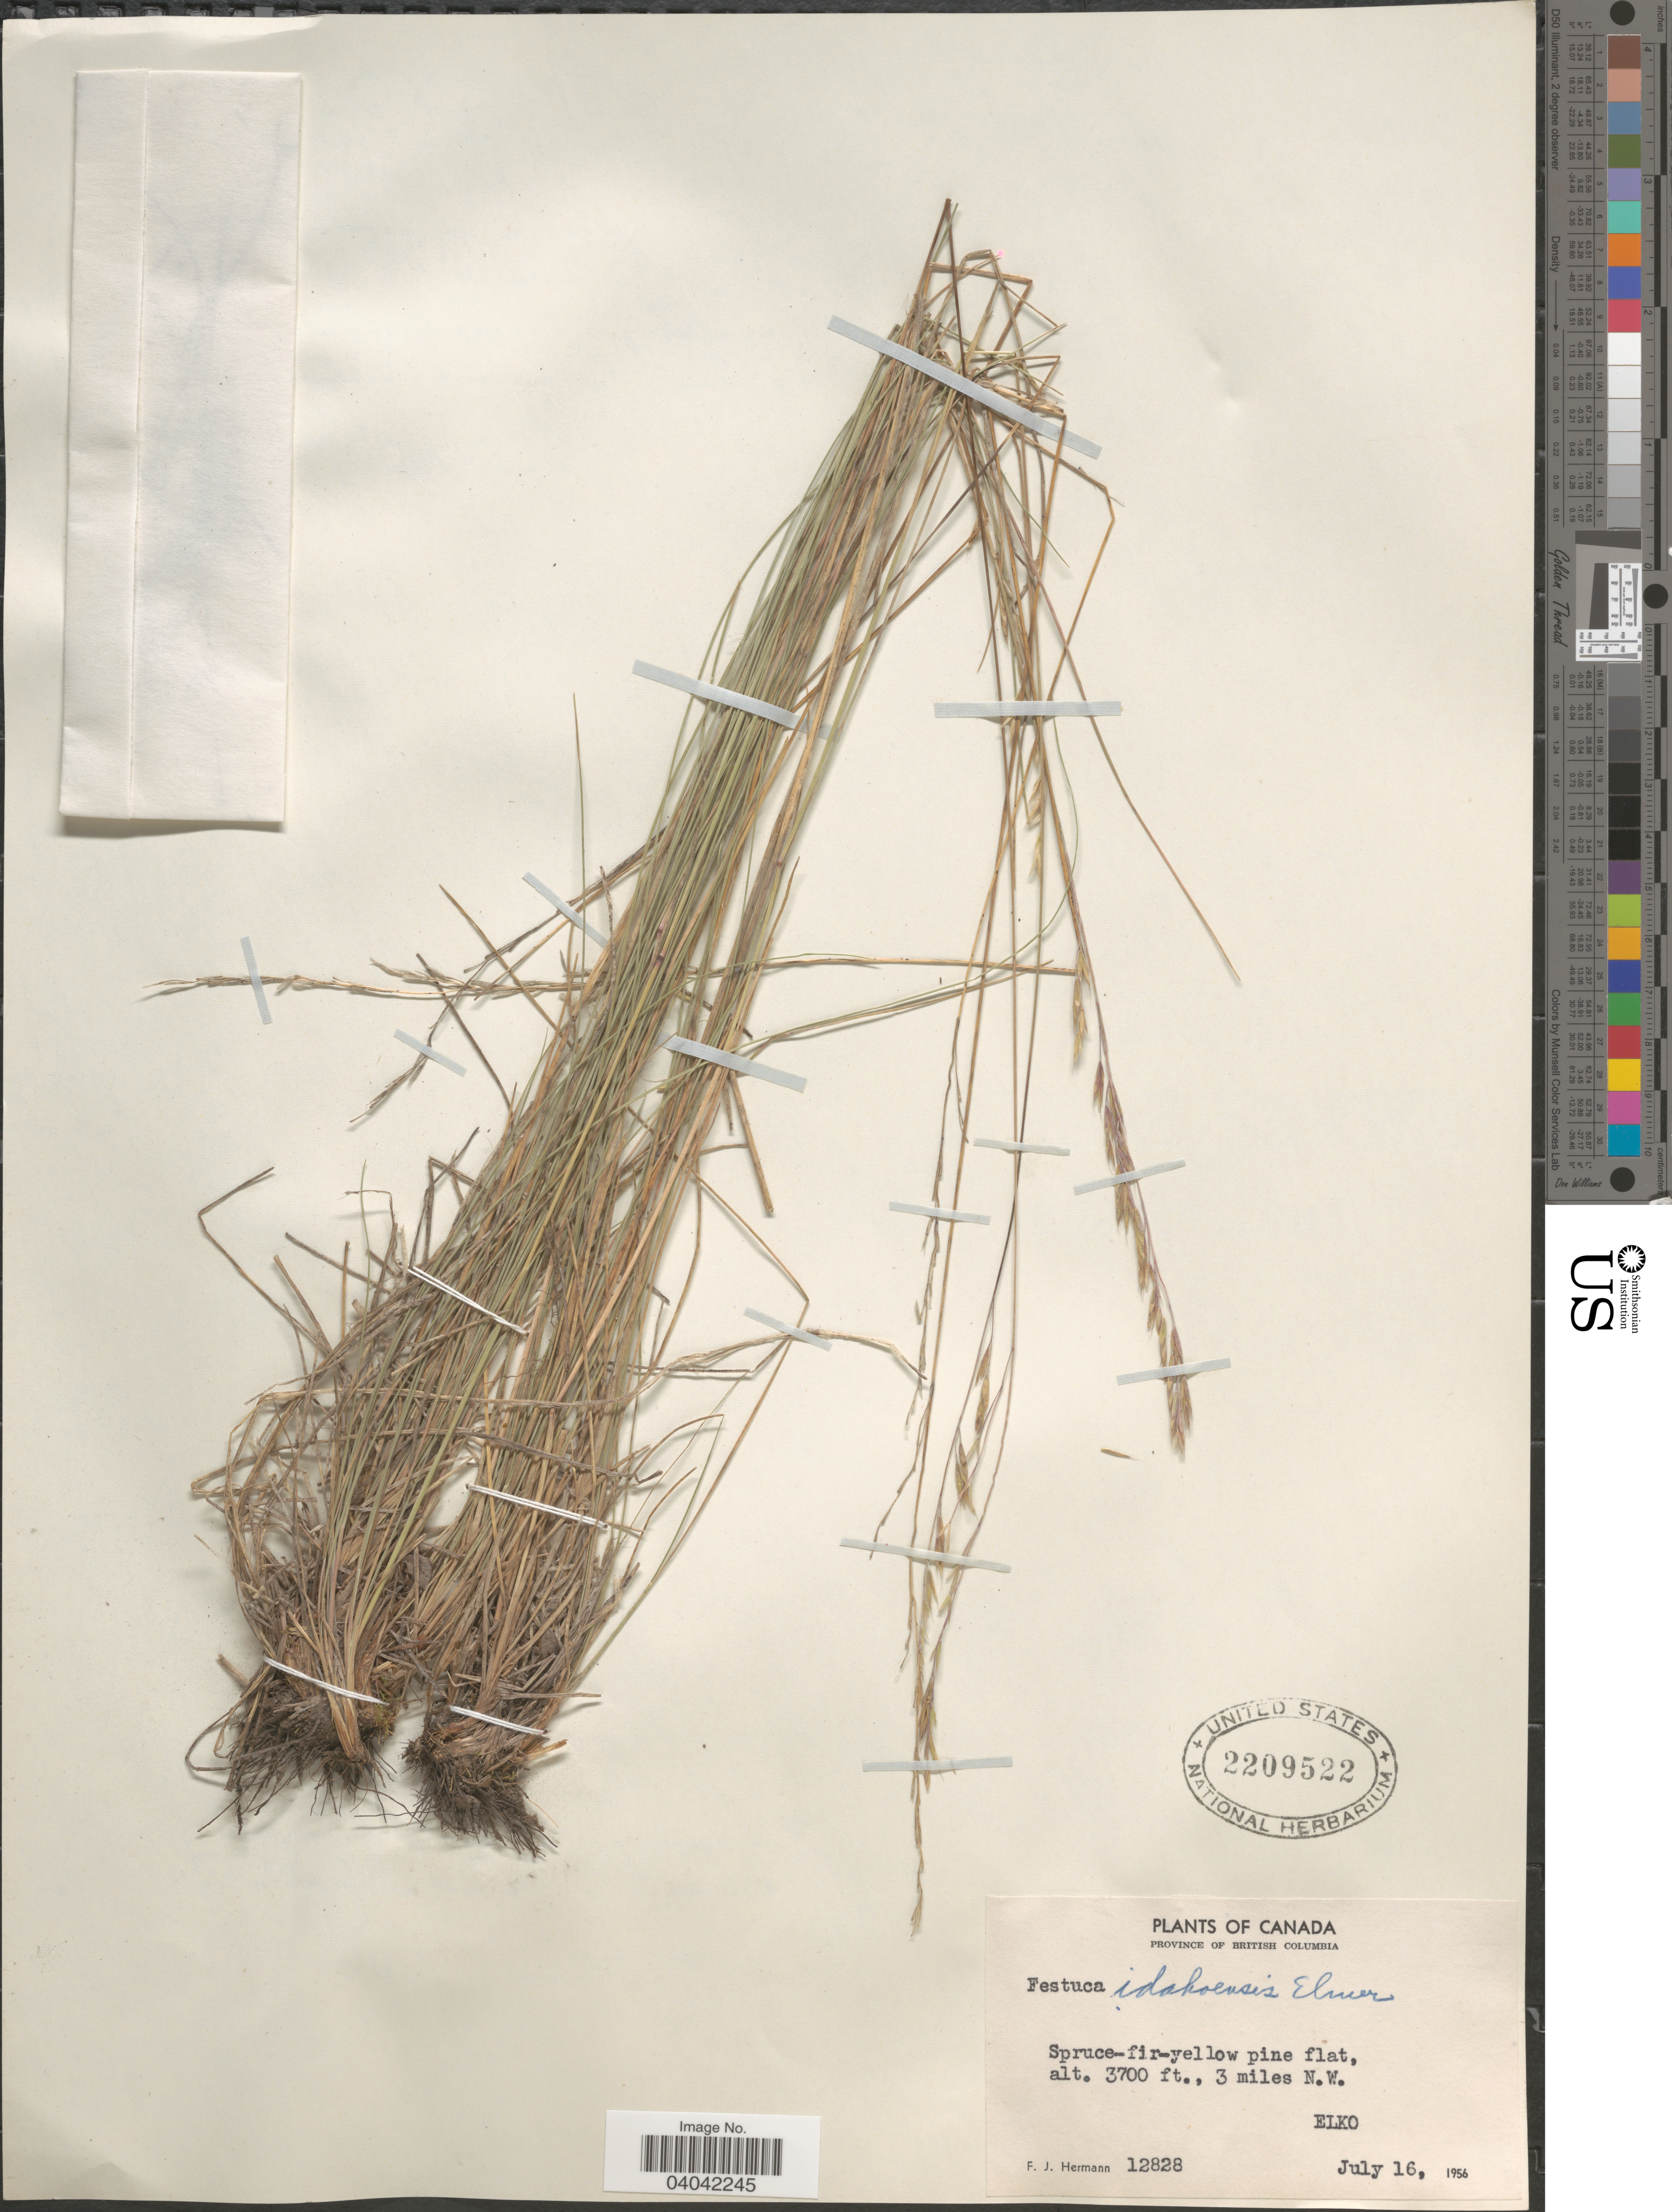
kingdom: Plantae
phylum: Tracheophyta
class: Liliopsida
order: Poales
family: Poaceae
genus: Festuca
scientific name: Festuca idahoensis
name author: Elmer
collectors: F. J. Hermann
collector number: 12828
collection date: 1956-07-16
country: Canada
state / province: British Columbia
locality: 3 miles N.W. Elko.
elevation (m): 1128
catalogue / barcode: US 2209522